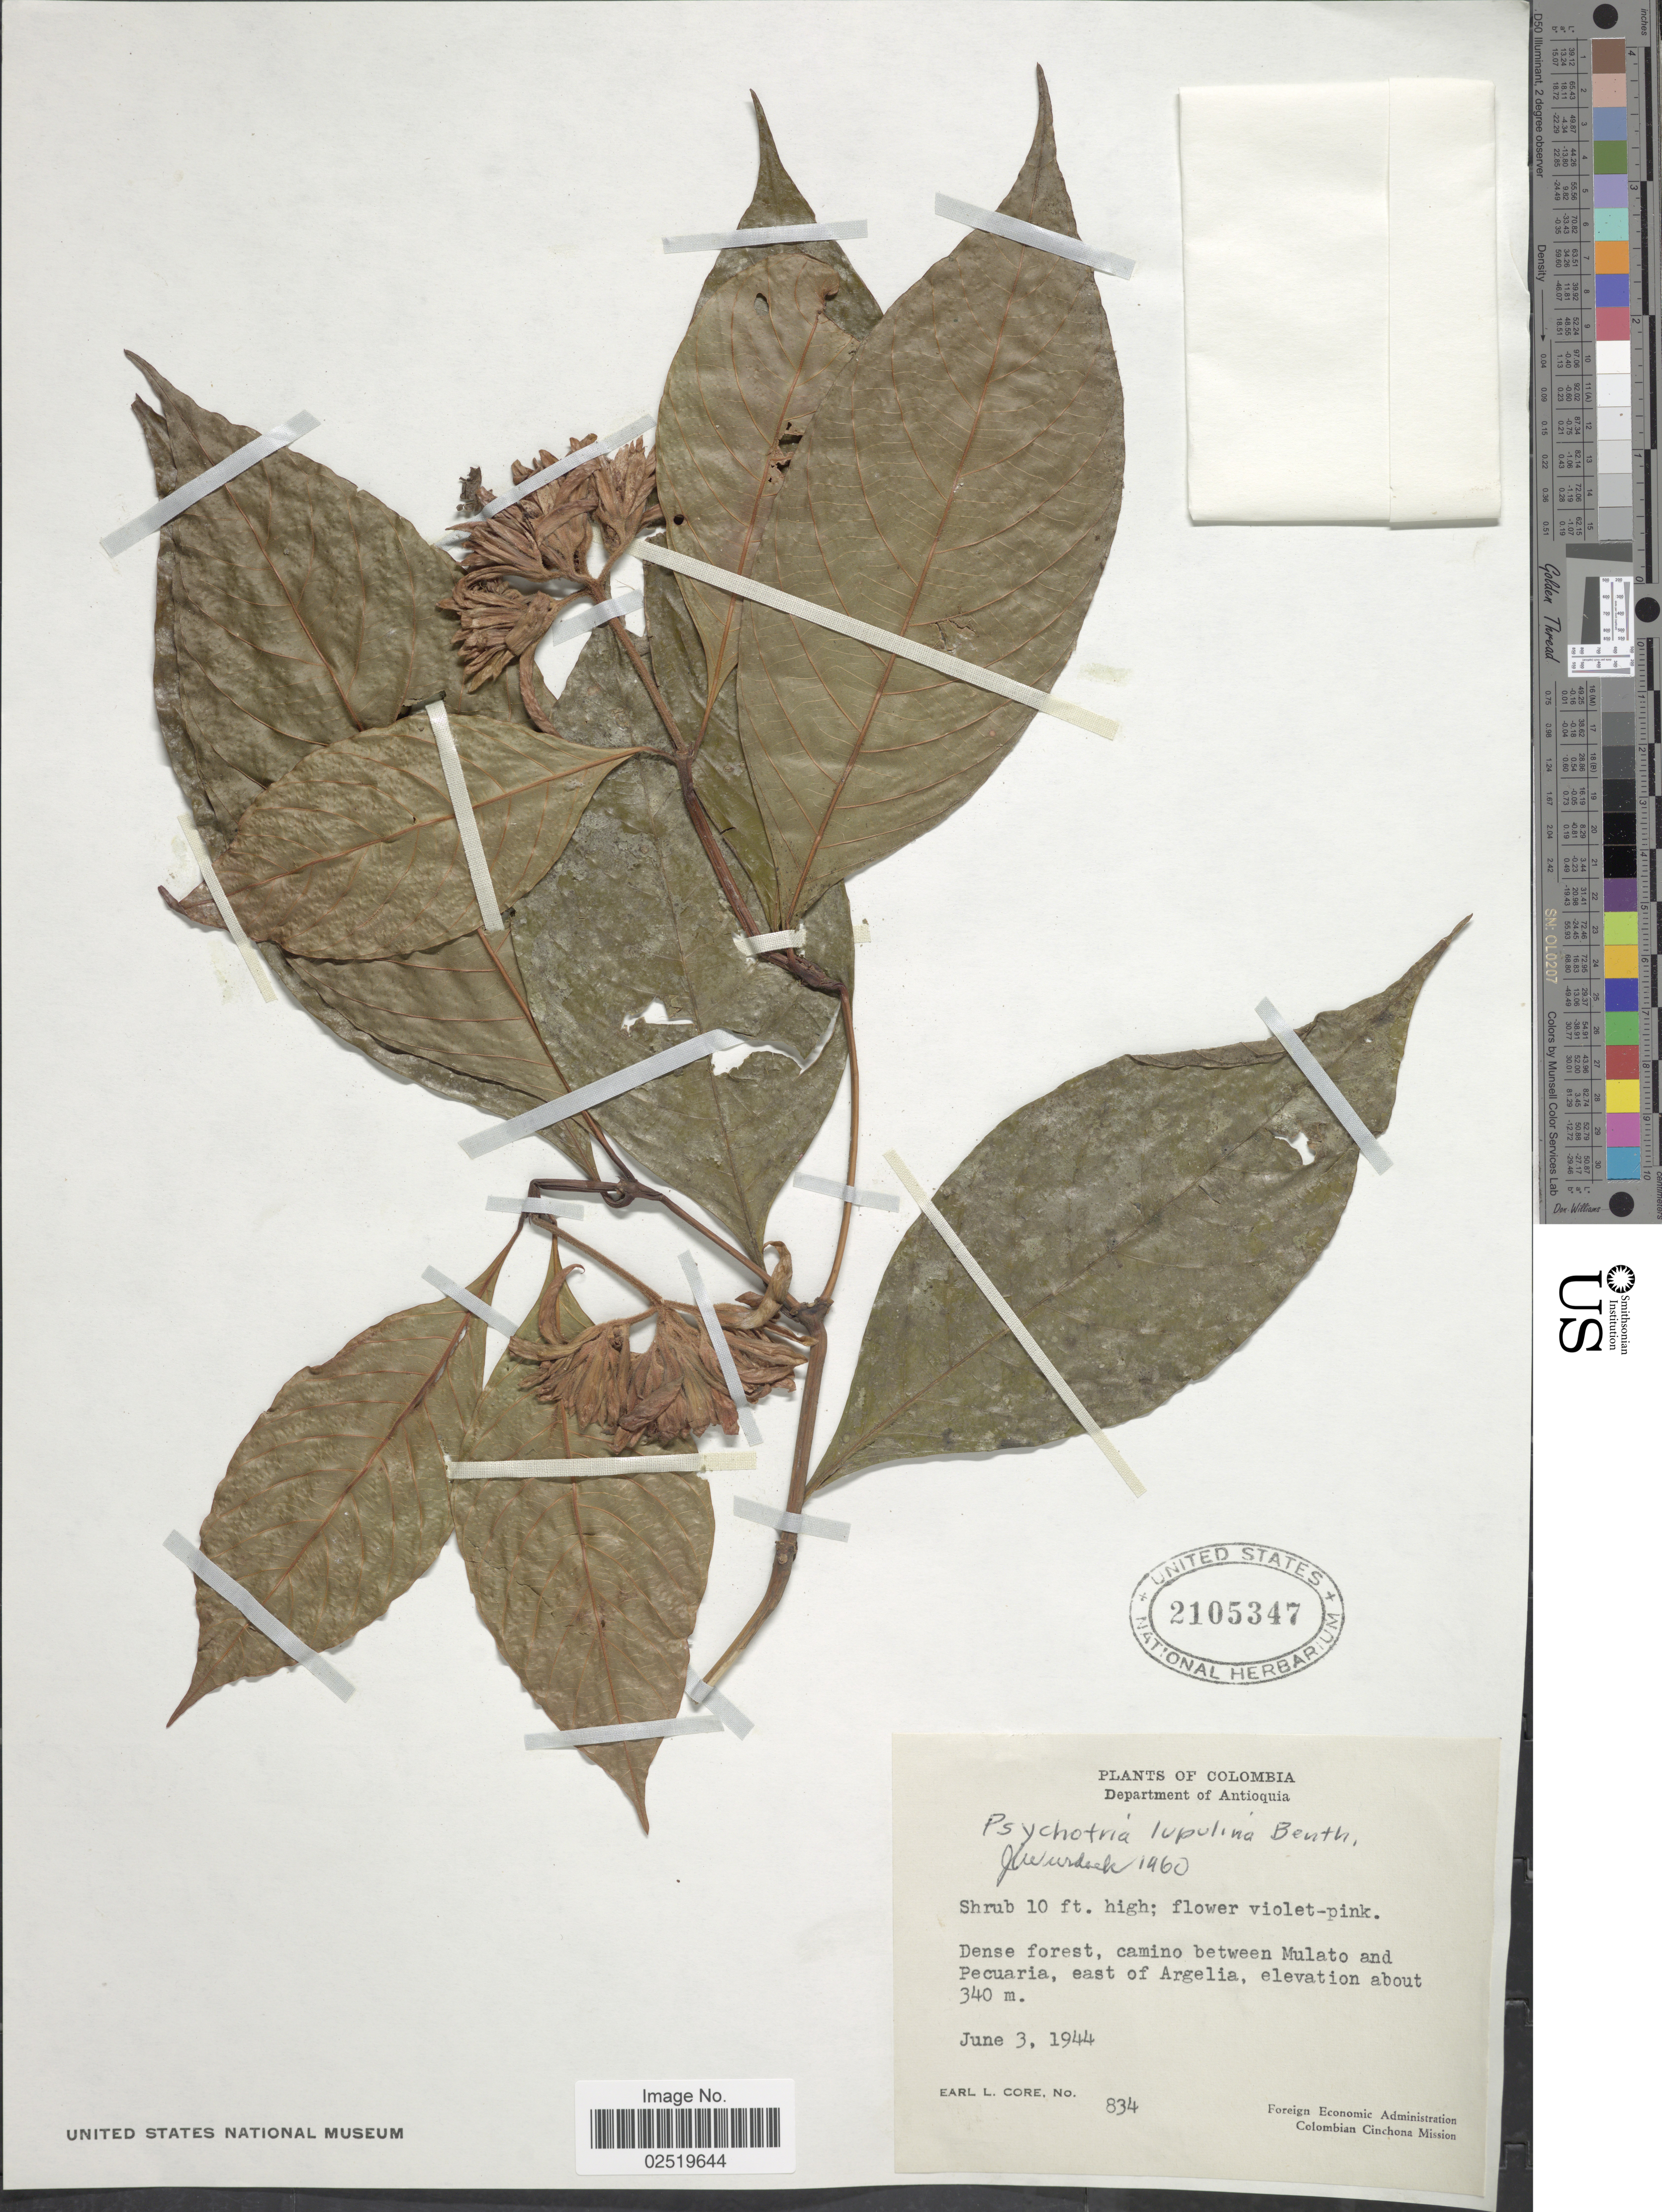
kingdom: Plantae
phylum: Tracheophyta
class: Magnoliopsida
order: Gentianales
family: Rubiaceae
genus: Psychotria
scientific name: Psychotria lupulina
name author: Benth.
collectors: E. L. Core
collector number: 834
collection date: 1944-06-03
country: Colombia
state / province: Antioquia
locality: Camino between Mulato and Pecuaria, east of Argelia.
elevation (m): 340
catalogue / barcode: US 2105347